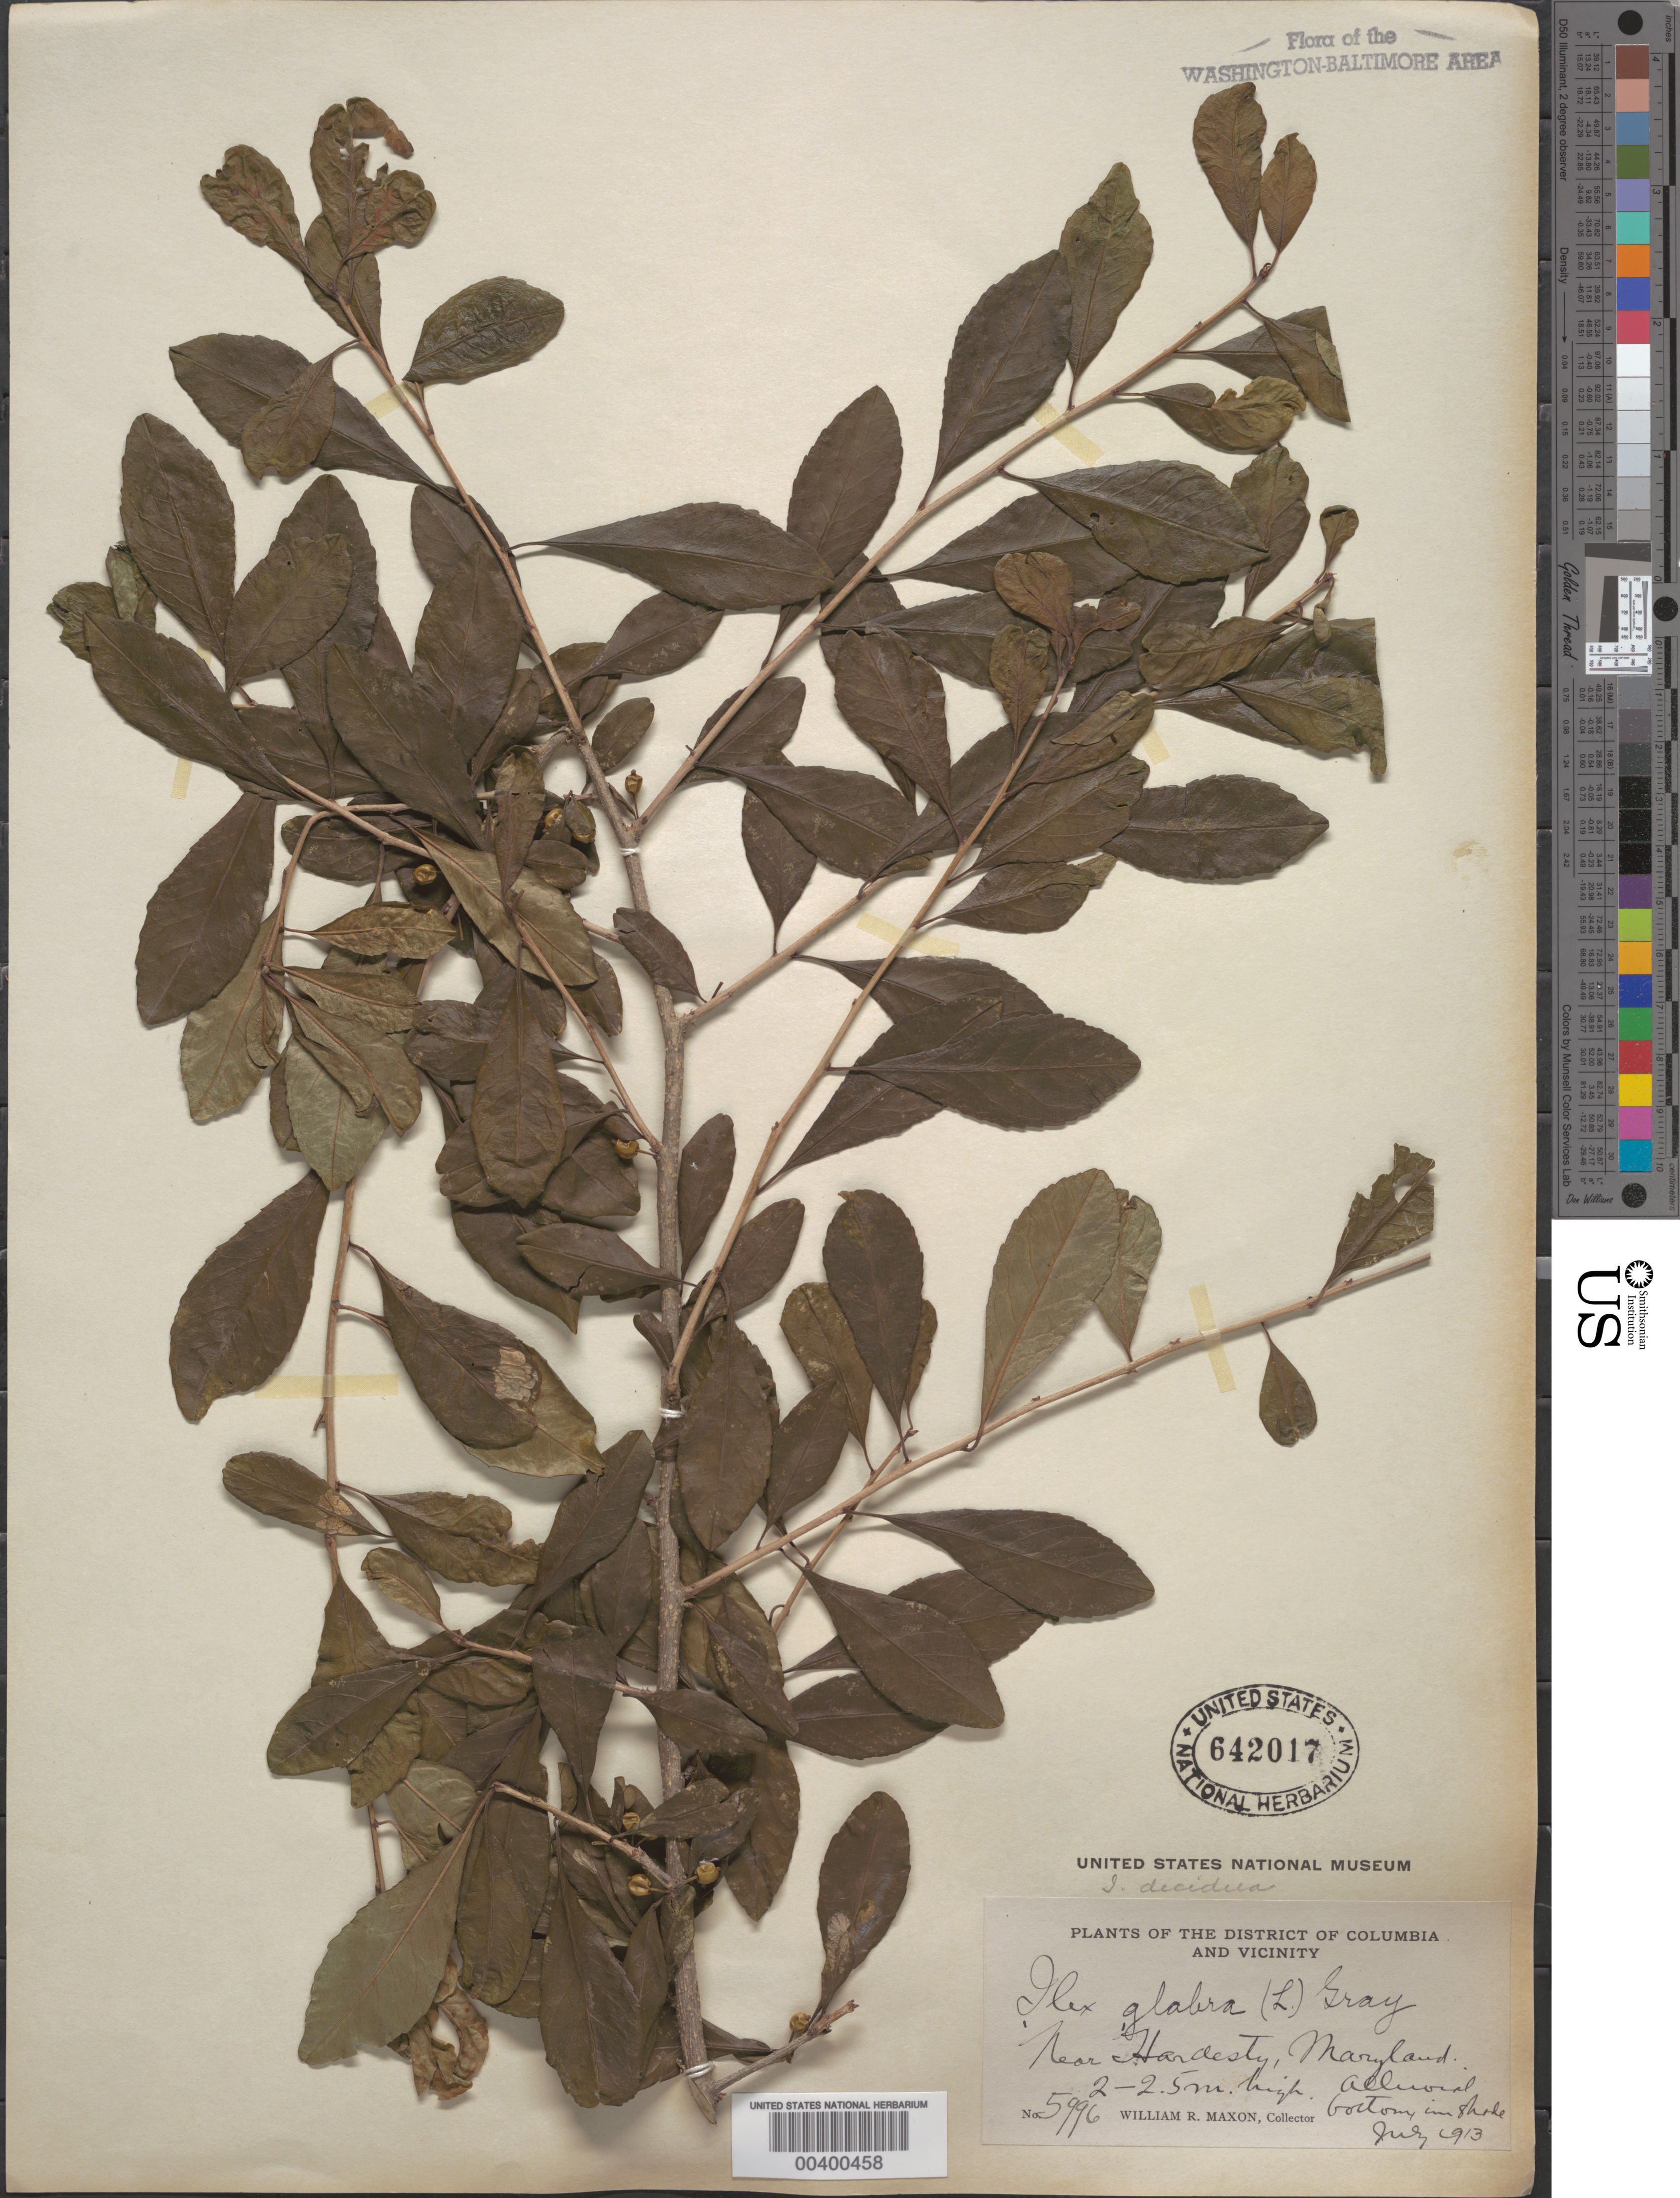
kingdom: Plantae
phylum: Tracheophyta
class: Magnoliopsida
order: Aquifoliales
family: Aquifoliaceae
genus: Ilex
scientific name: Ilex decidua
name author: Walter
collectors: W. R. Maxon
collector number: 5996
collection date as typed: Jul 1913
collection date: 1913-07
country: United States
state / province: Maryland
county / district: Anne Arundel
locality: Near Hardesty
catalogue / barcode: US 642017